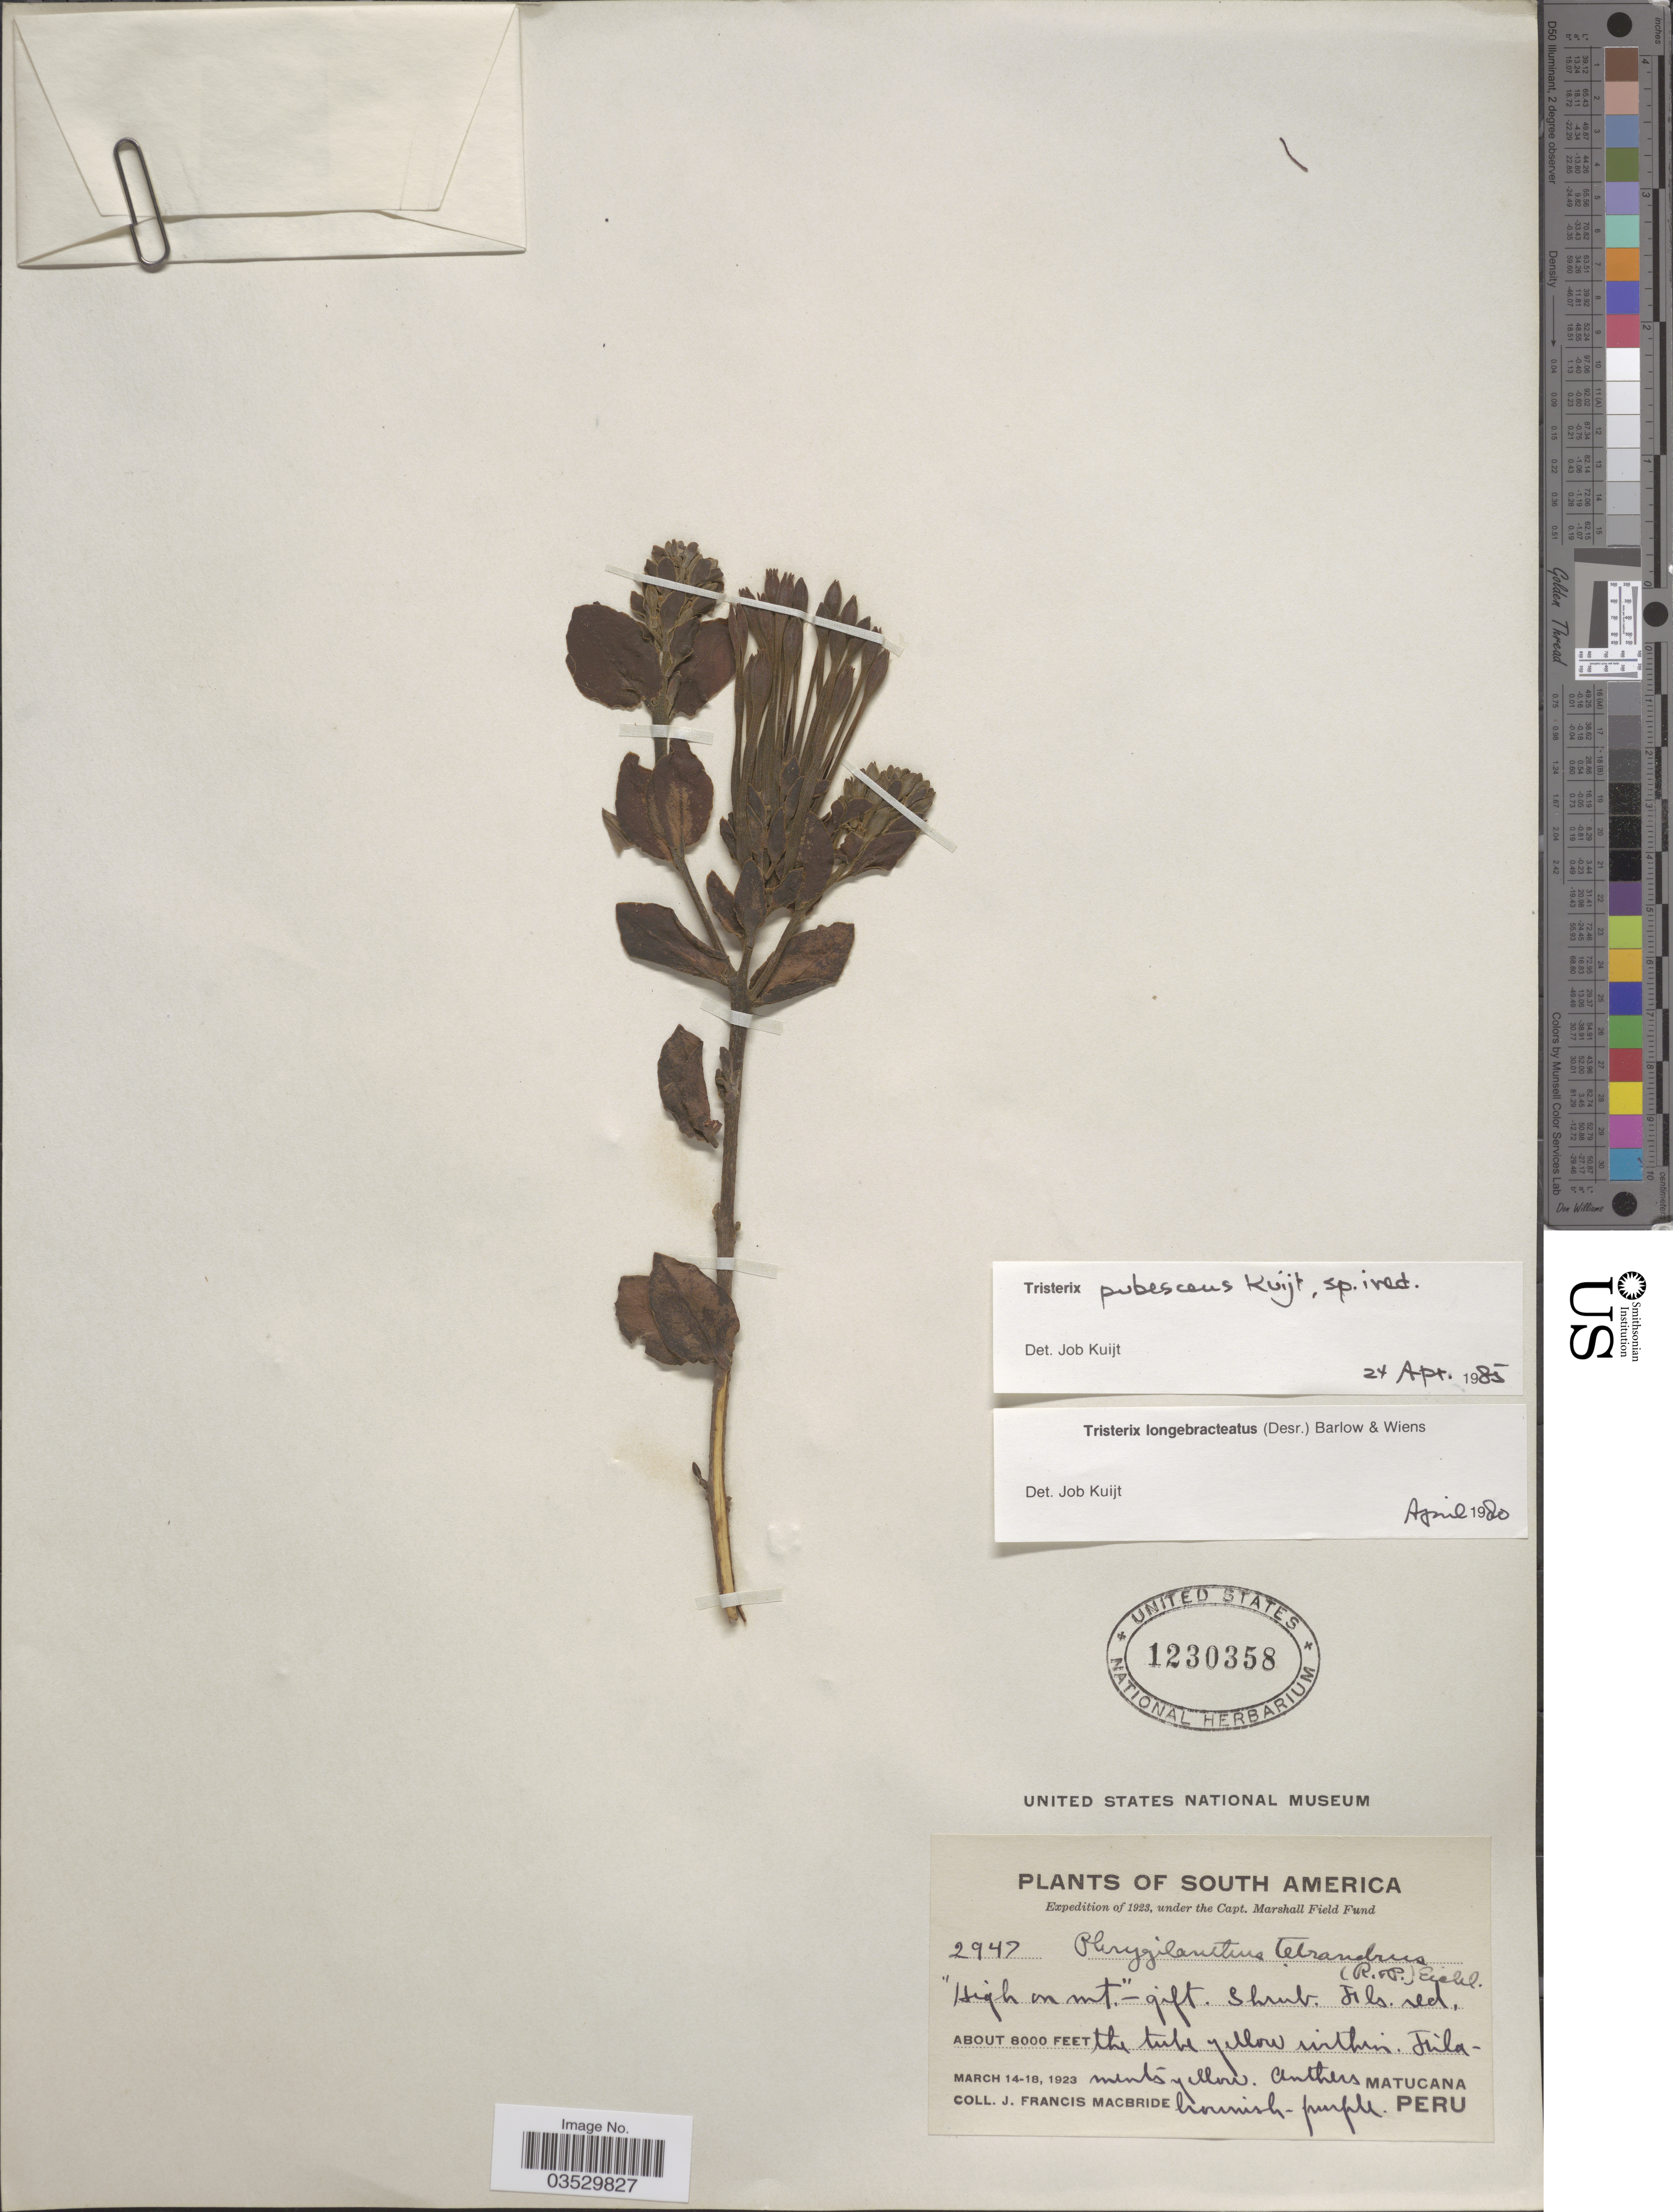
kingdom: Plantae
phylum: Tracheophyta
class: Magnoliopsida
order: Santalales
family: Loranthaceae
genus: Tristerix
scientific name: Tristerix pubescens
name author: Kuijt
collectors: J. F. Macbride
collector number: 2947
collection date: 1923-03-14/1923-03-18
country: Peru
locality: Matucana. Anthers.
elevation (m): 2438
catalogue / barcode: US 1230358